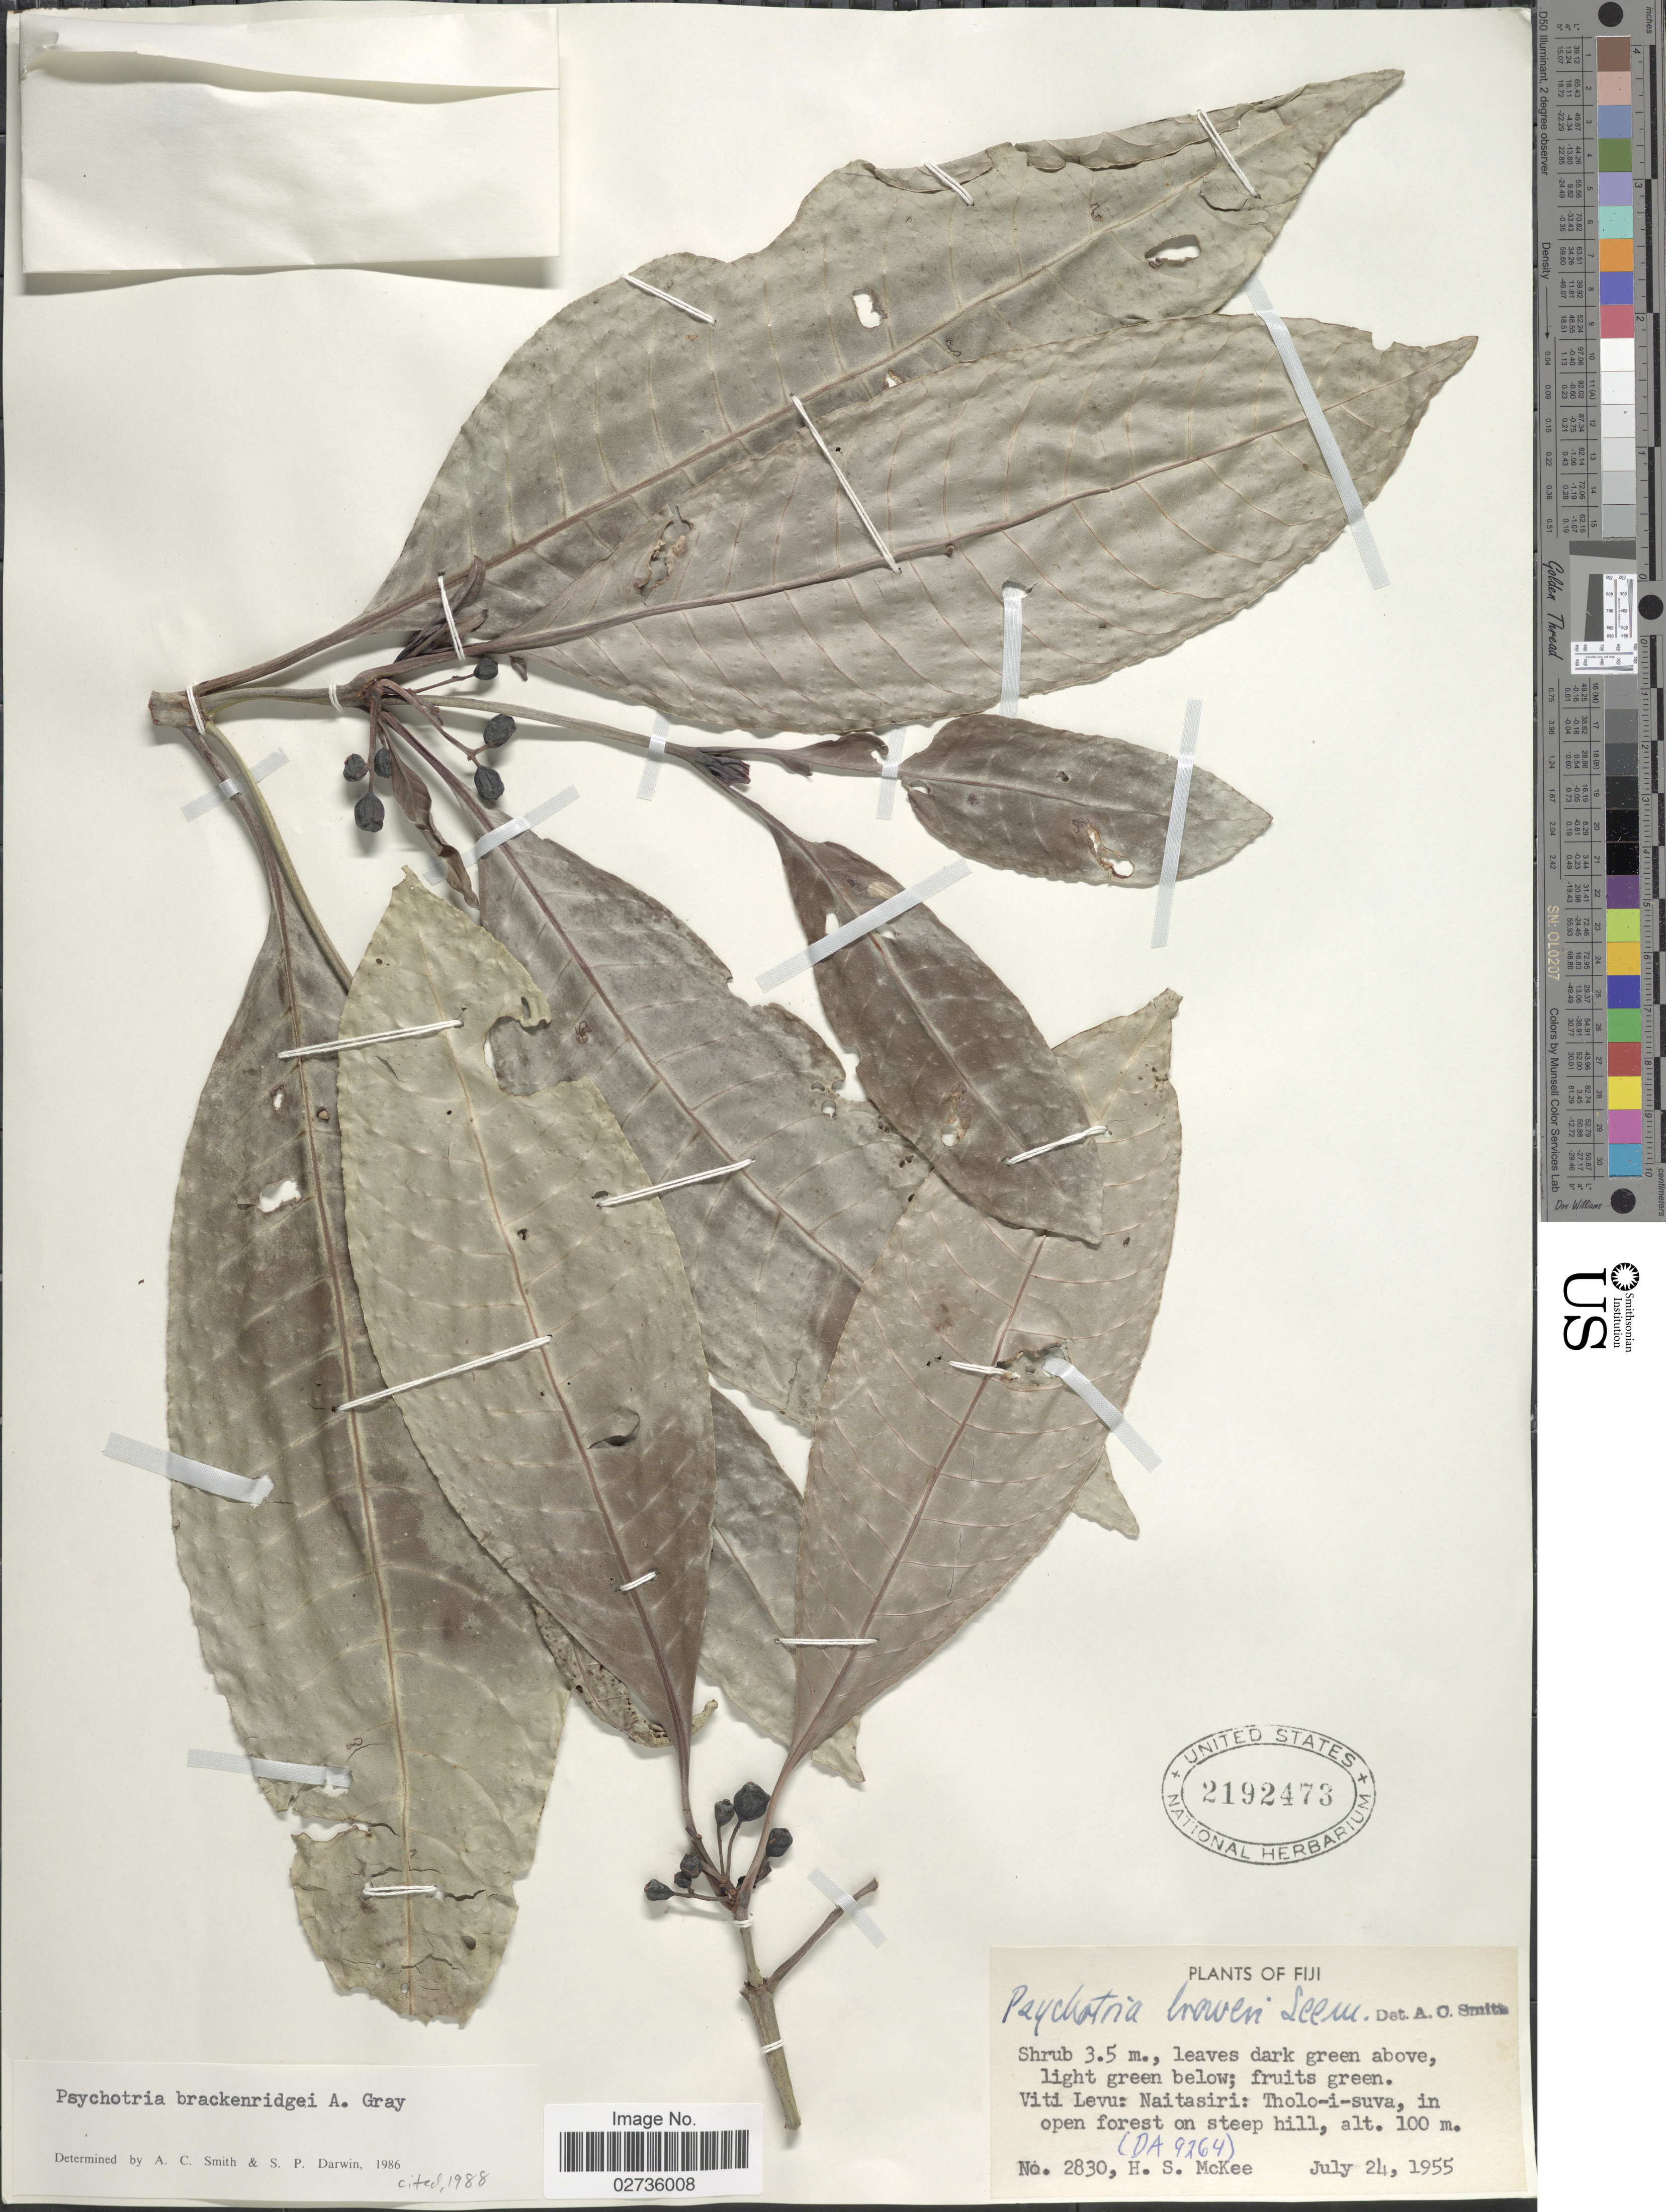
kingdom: Plantae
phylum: Tracheophyta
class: Magnoliopsida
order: Gentianales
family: Rubiaceae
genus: Psychotria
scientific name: Psychotria brackenridgei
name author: A. Gray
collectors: H. S. McKee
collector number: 2830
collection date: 1955-07-24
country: Fiji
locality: Viti Levu: Naitasiri: Tholo-i-suva, in open forest on steep hill.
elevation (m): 100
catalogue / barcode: US 2192473